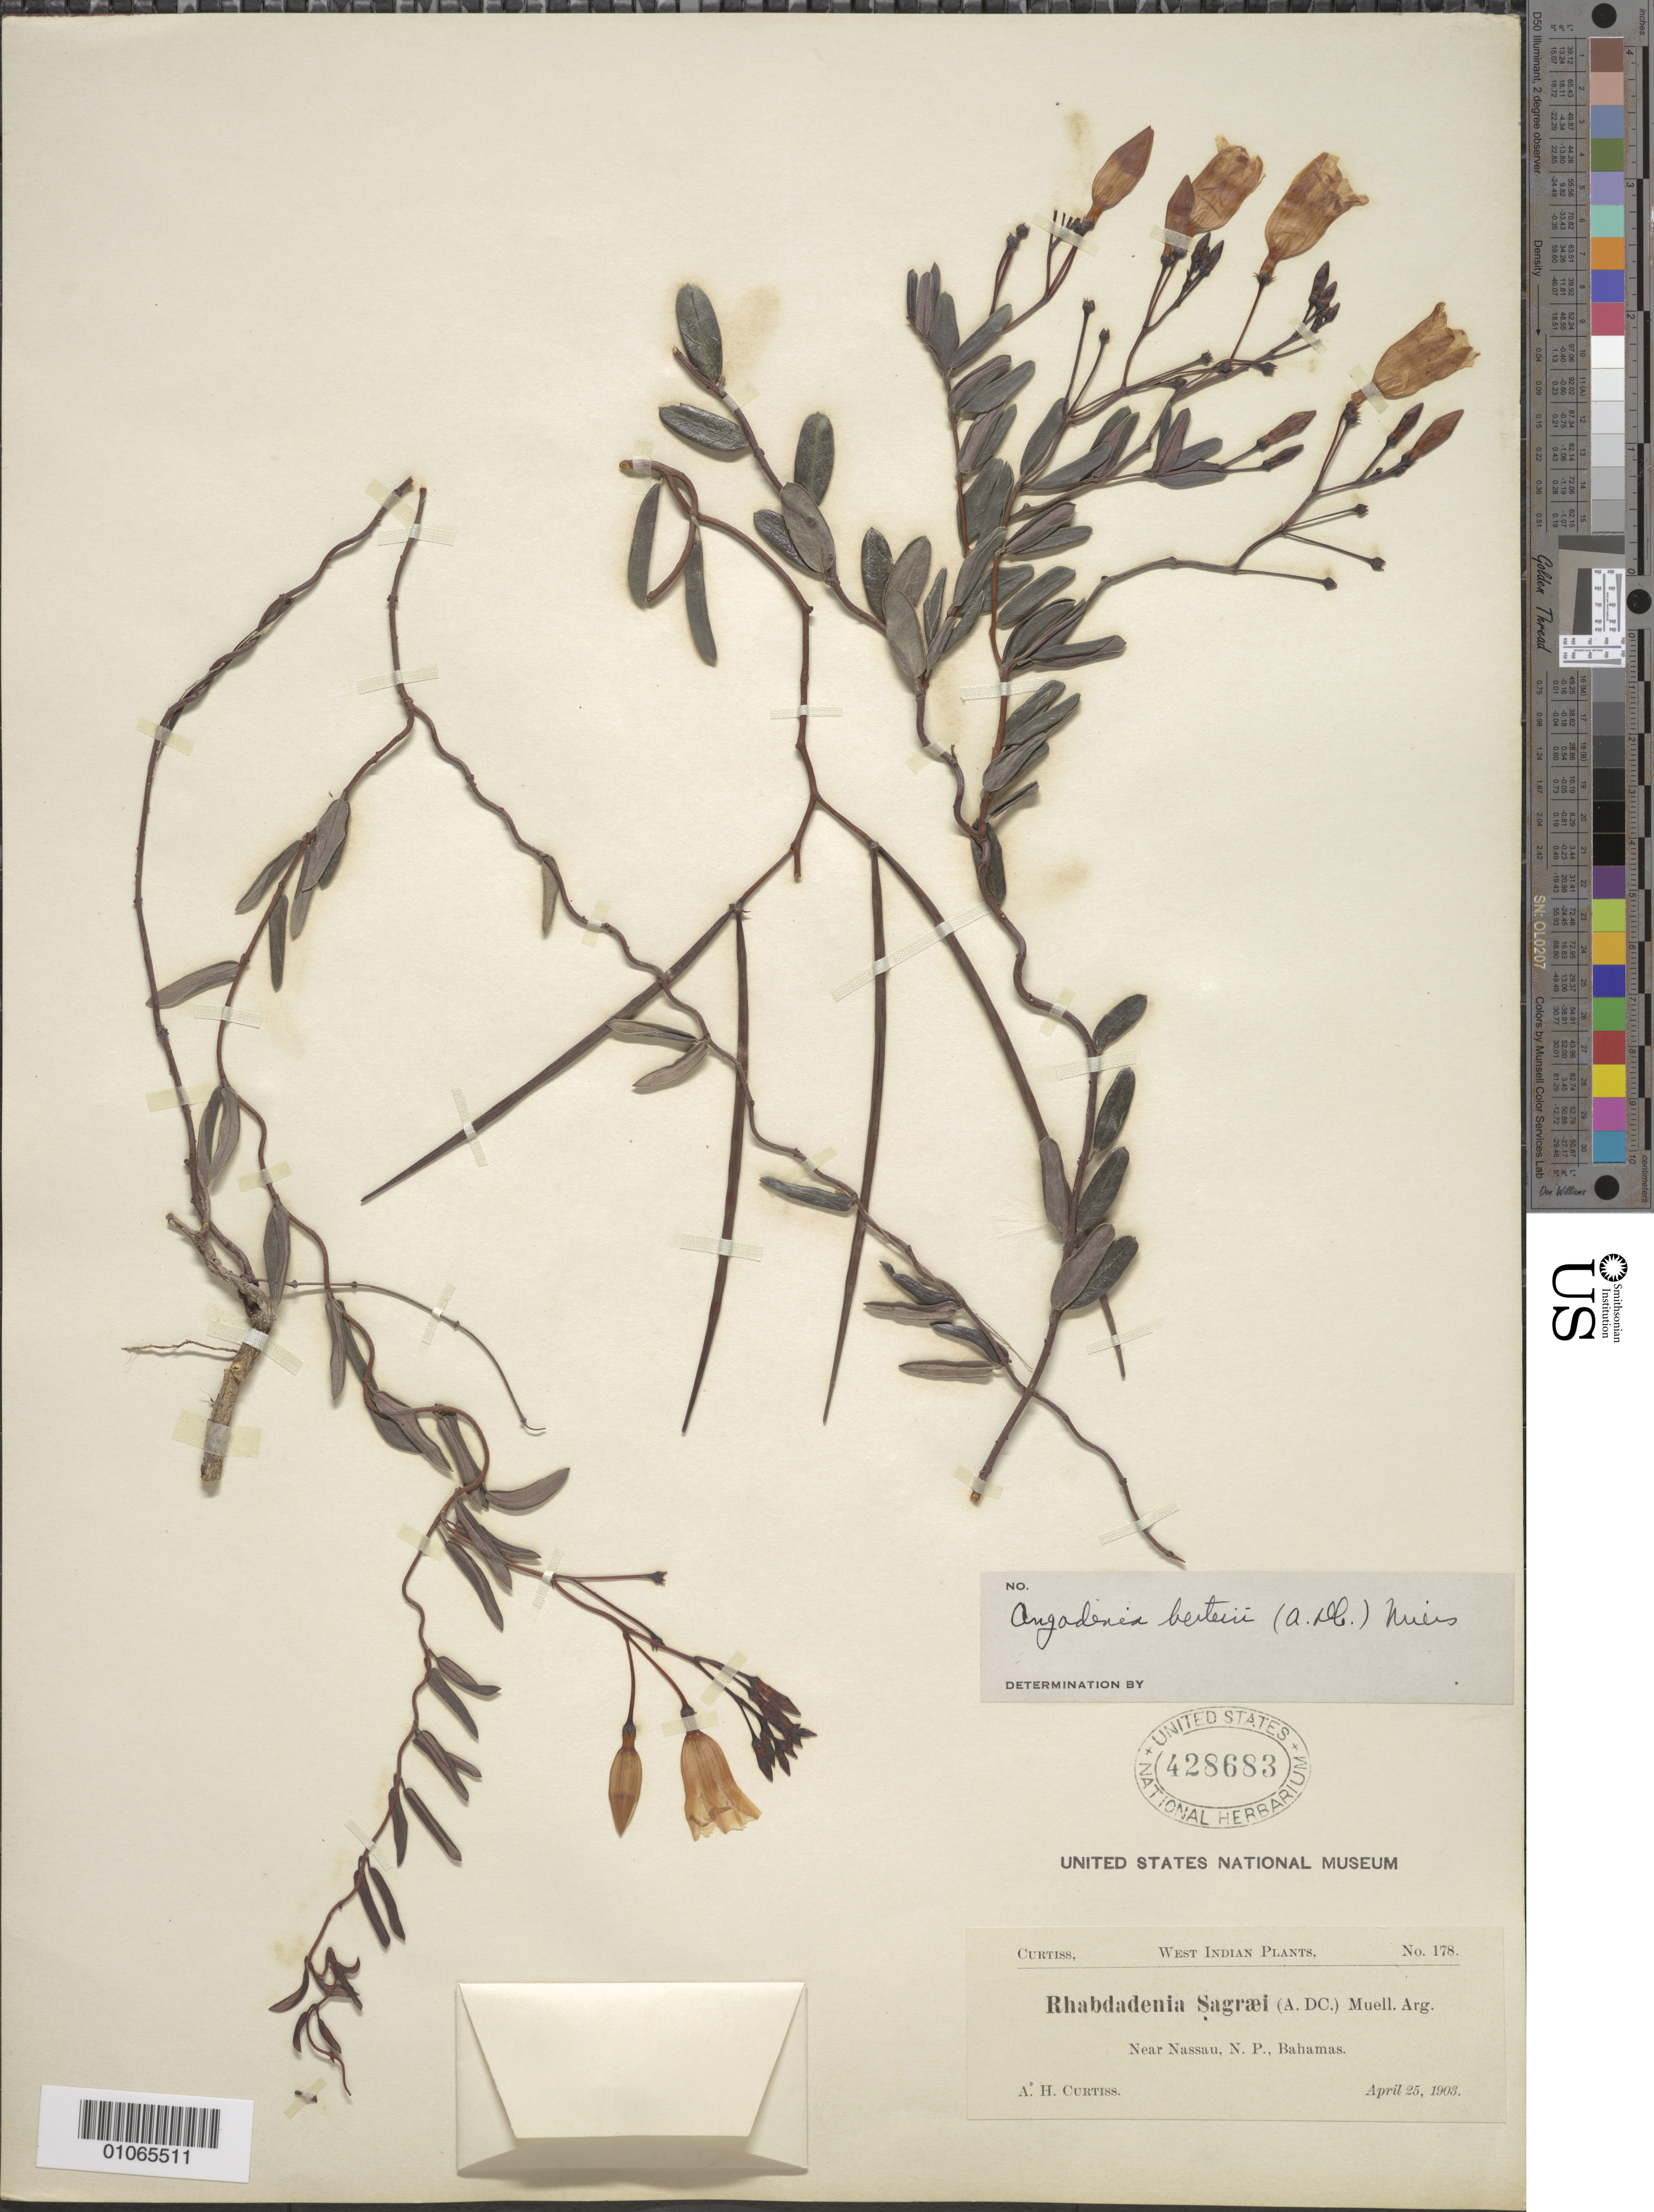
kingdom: Plantae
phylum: Tracheophyta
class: Magnoliopsida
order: Gentianales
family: Apocynaceae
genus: Angadenia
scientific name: Angadenia berteroi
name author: (A. DC.) Miers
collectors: A. H. Curtiss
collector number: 178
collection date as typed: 25 Apr 1903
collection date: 1903-04-25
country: Bahamas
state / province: New Providence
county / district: Nassau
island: New Providence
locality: Near Nassau, N.P., Bahamas.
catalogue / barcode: US 428683